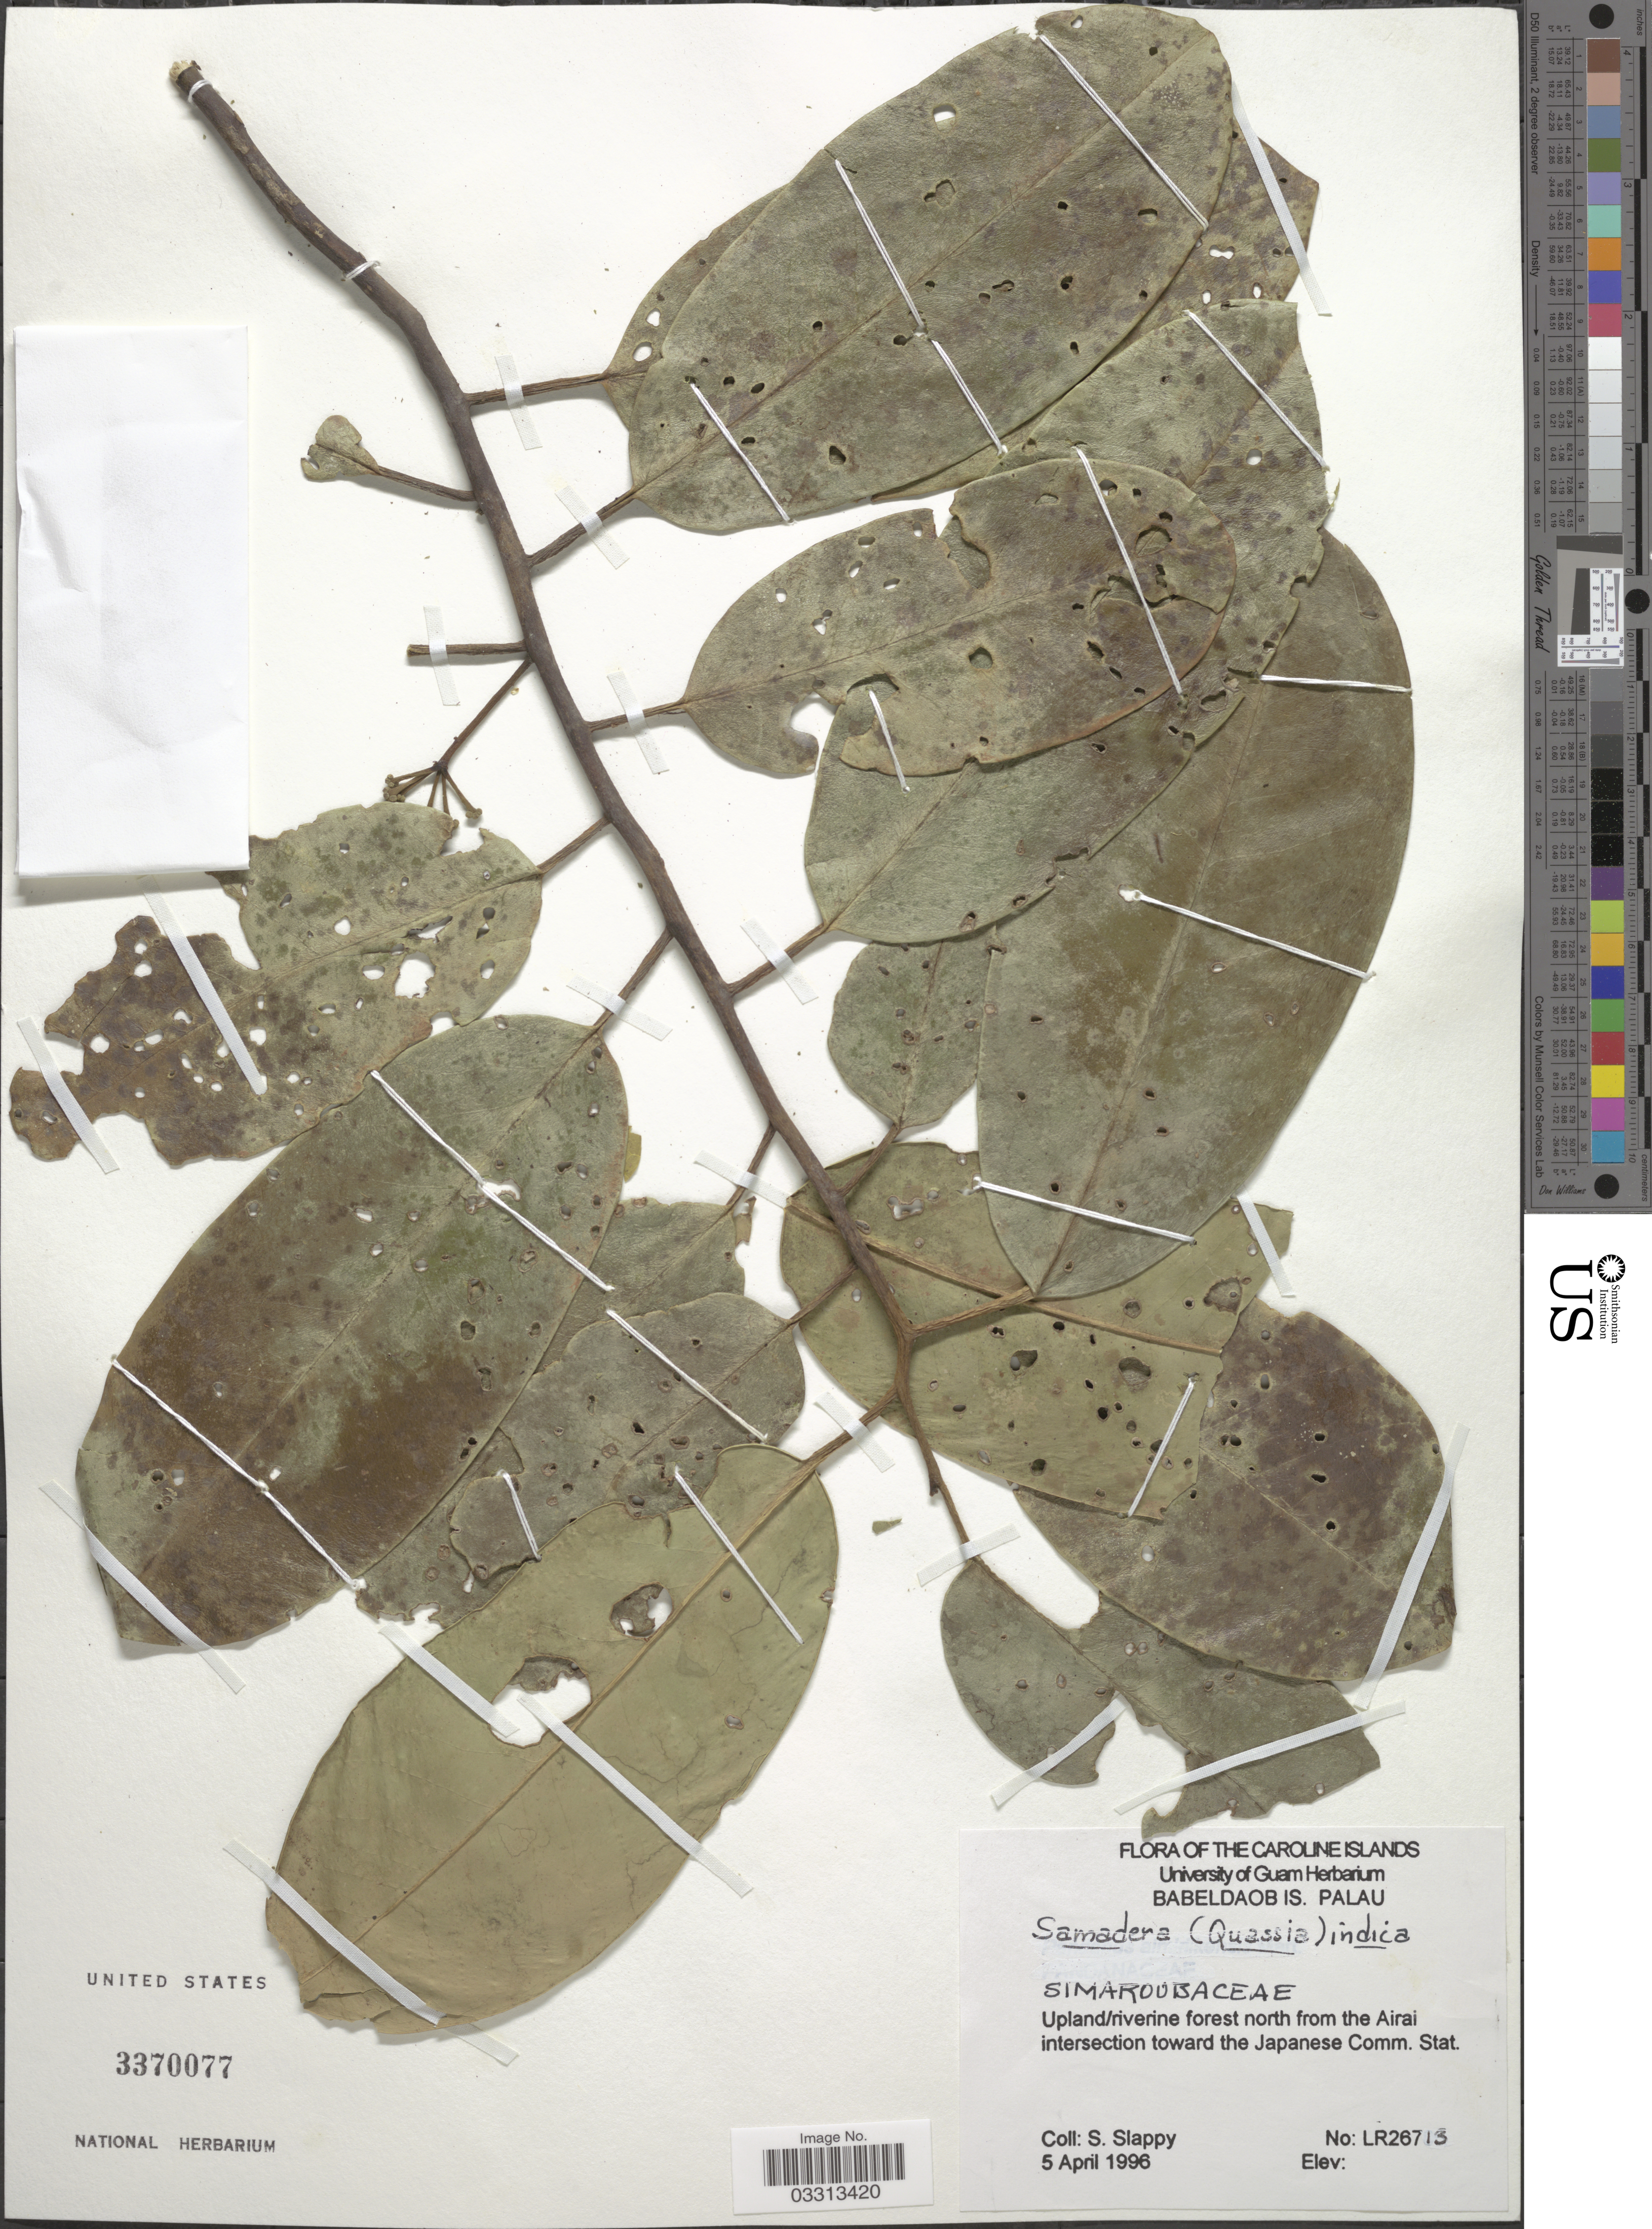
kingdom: Plantae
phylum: Tracheophyta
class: Magnoliopsida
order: Sapindales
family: Simaroubaceae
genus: Samadera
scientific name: Samadera indica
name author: Gaertn.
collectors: S. Slappy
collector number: LR26713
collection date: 1996-04-05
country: Palau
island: Babeldaob [Babelthuap]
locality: The Caroline Islands. North from the Airai intersection toward the Japanese Comm. Stat.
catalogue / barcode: US 3370077